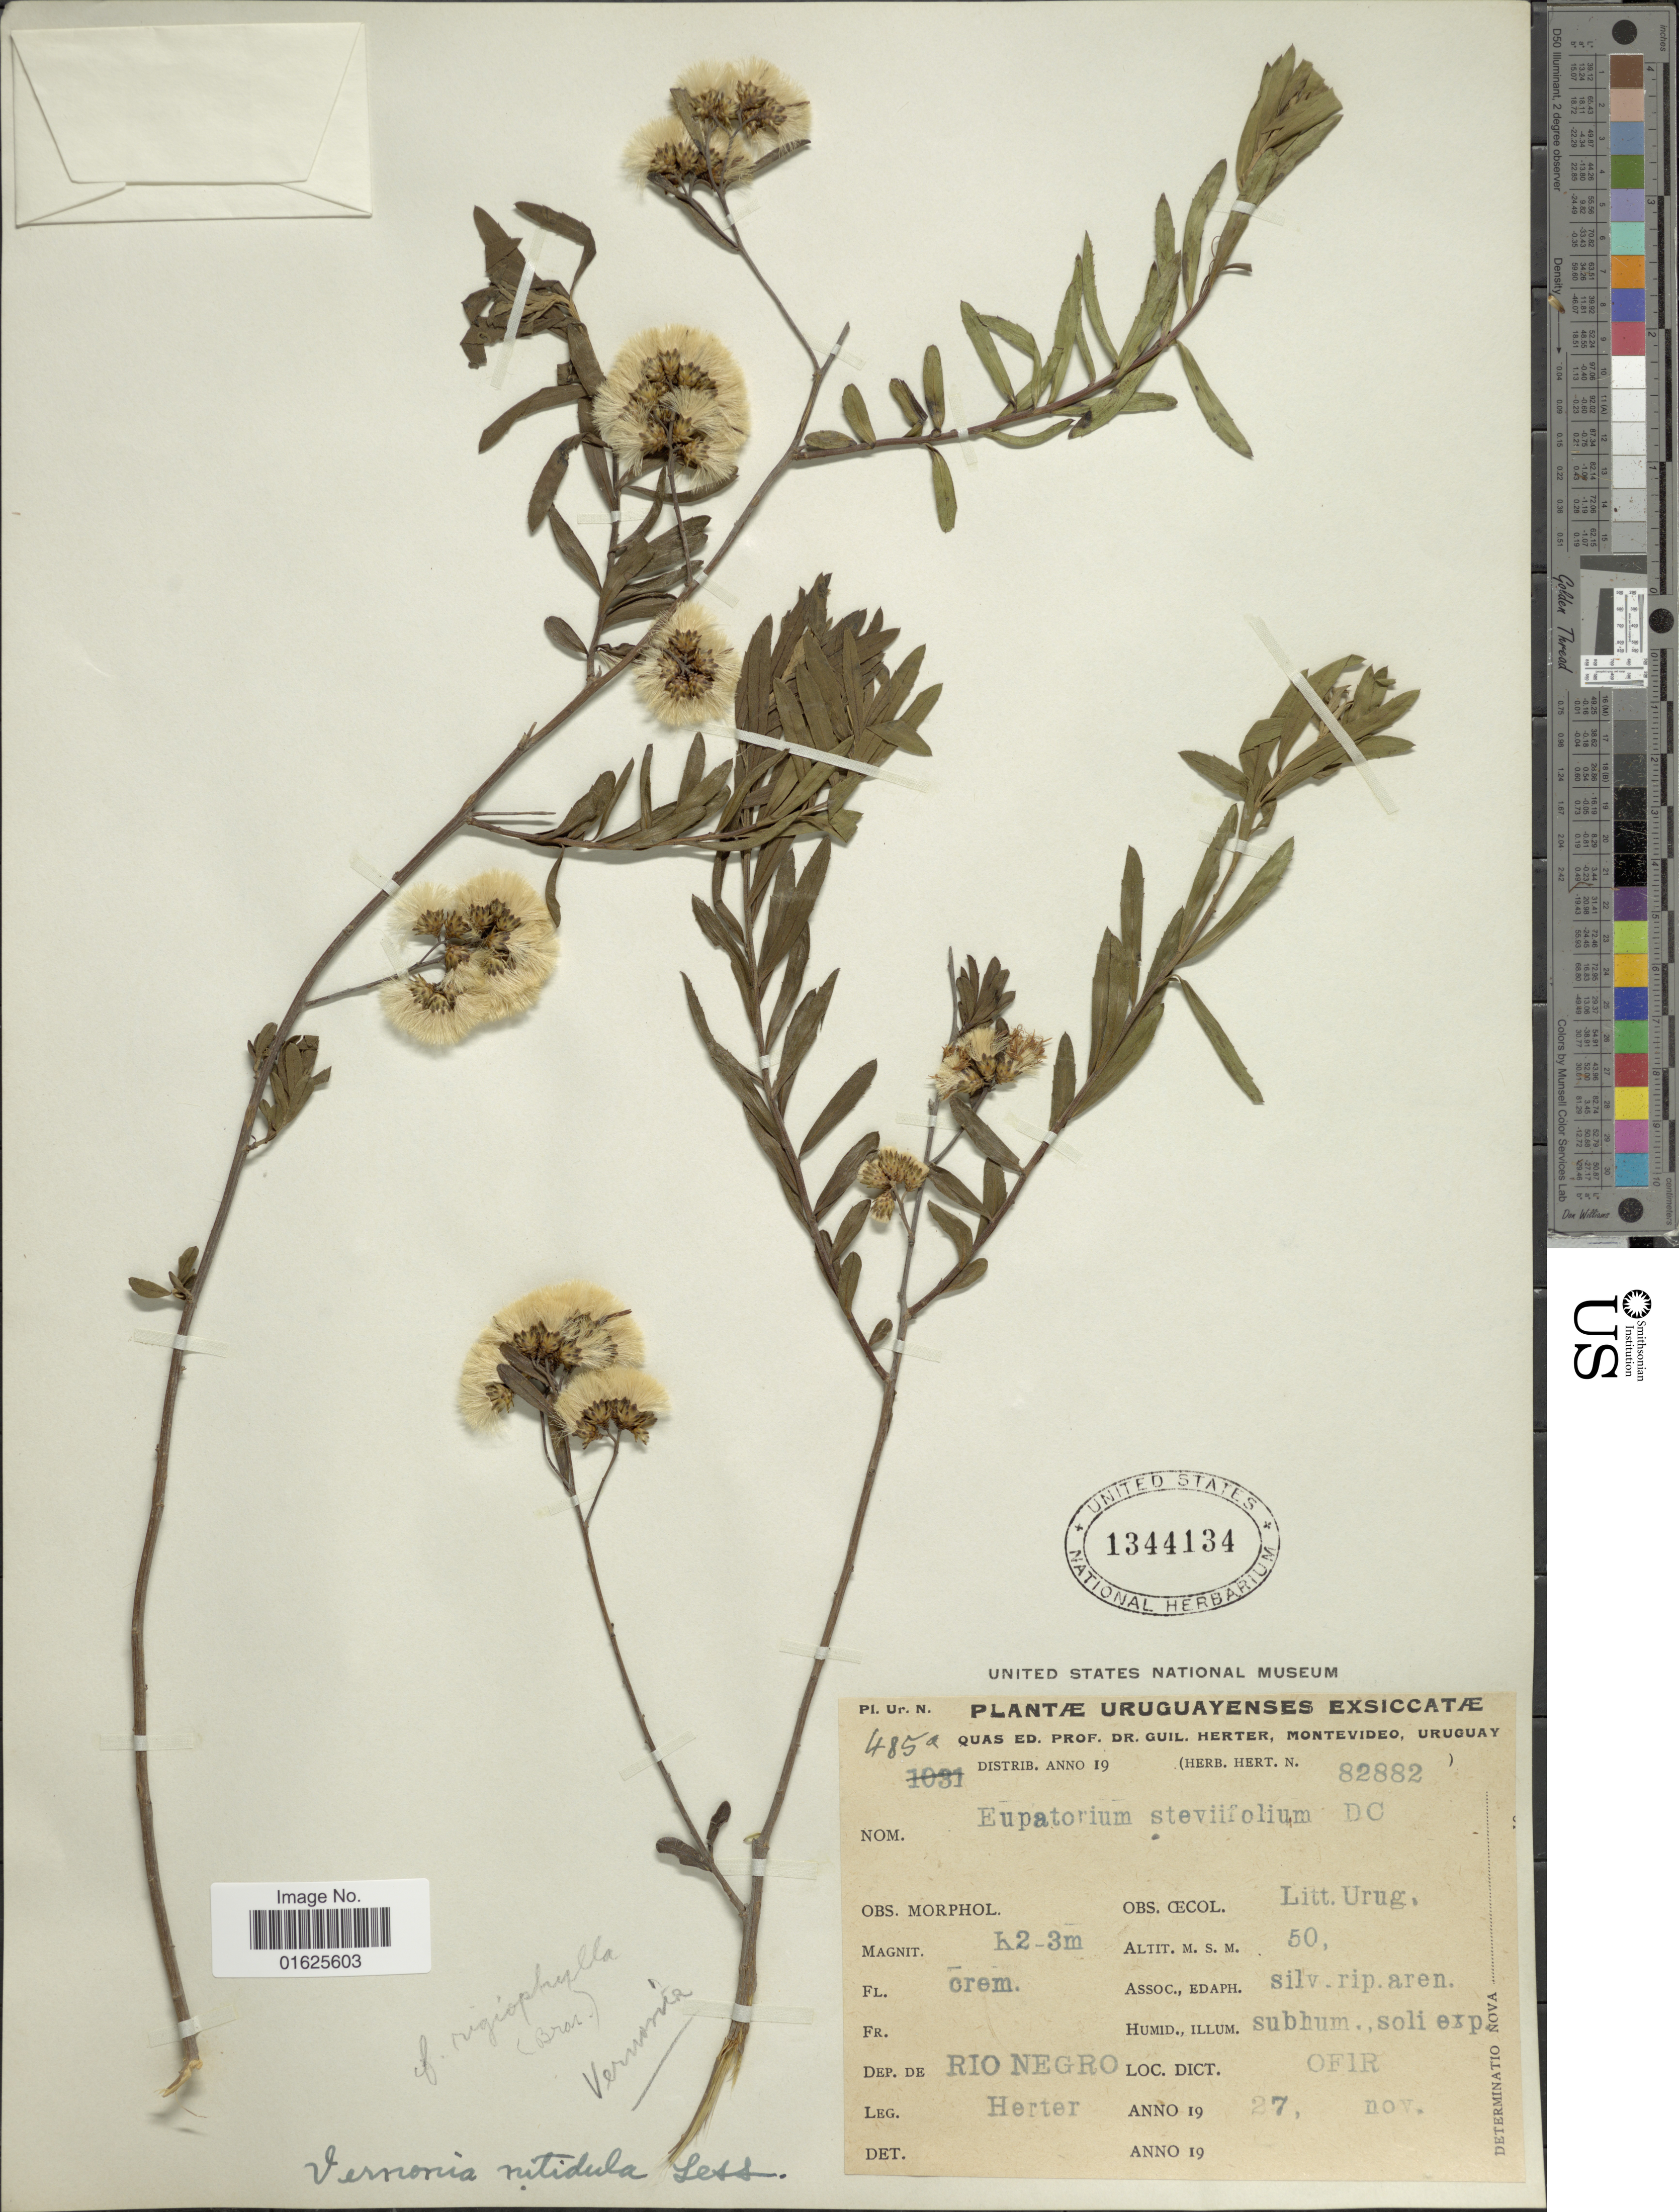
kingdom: Plantae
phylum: Tracheophyta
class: Magnoliopsida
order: Asterales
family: Asteraceae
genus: Vernonanthura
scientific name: Vernonanthura nitidula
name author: (Less.) H. Rob.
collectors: Herter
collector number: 485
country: Uruguay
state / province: Rio Negro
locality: Dep. de Rio Negro, Ofir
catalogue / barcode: US 1344134